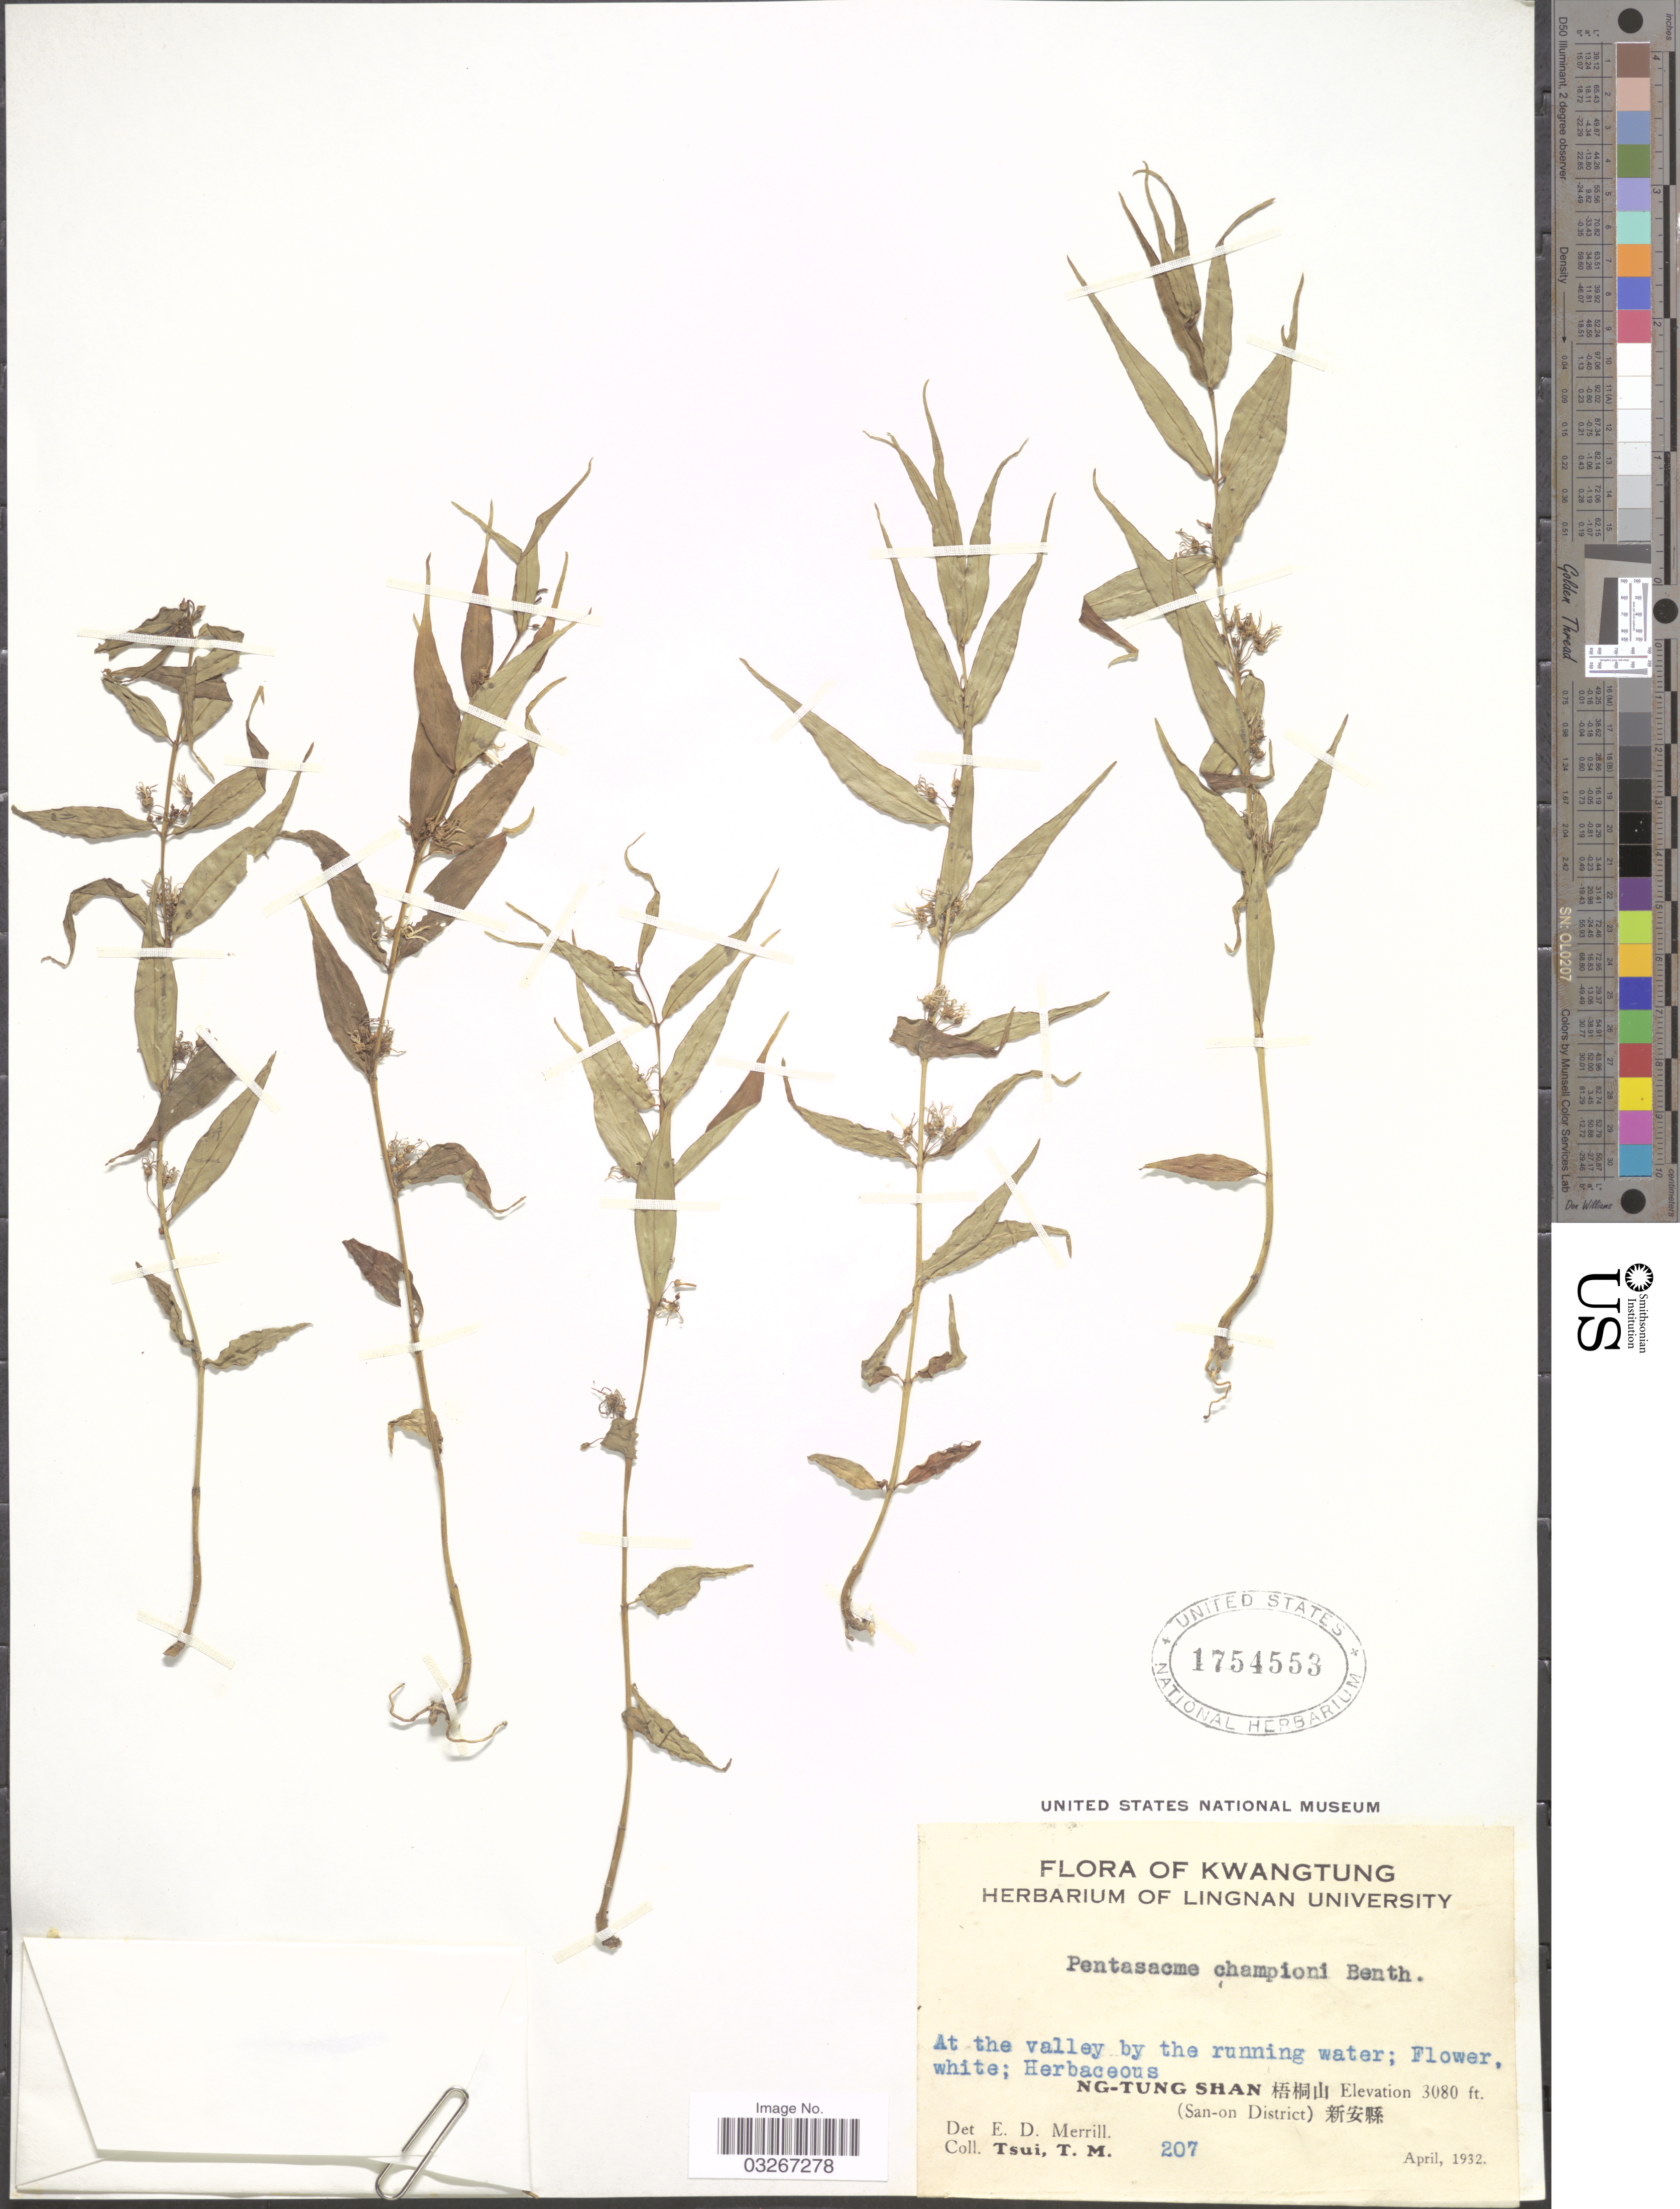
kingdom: Plantae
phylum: Tracheophyta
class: Magnoliopsida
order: Gentianales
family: Apocynaceae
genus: Pentasacme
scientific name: Pentasacme caudatum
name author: Wall. ex Wight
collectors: T. Tsui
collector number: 207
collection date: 1932-04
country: China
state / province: Guangdong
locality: Kwatung.Ng-Tung Shan (San-on District) .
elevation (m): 939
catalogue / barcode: US 1754553